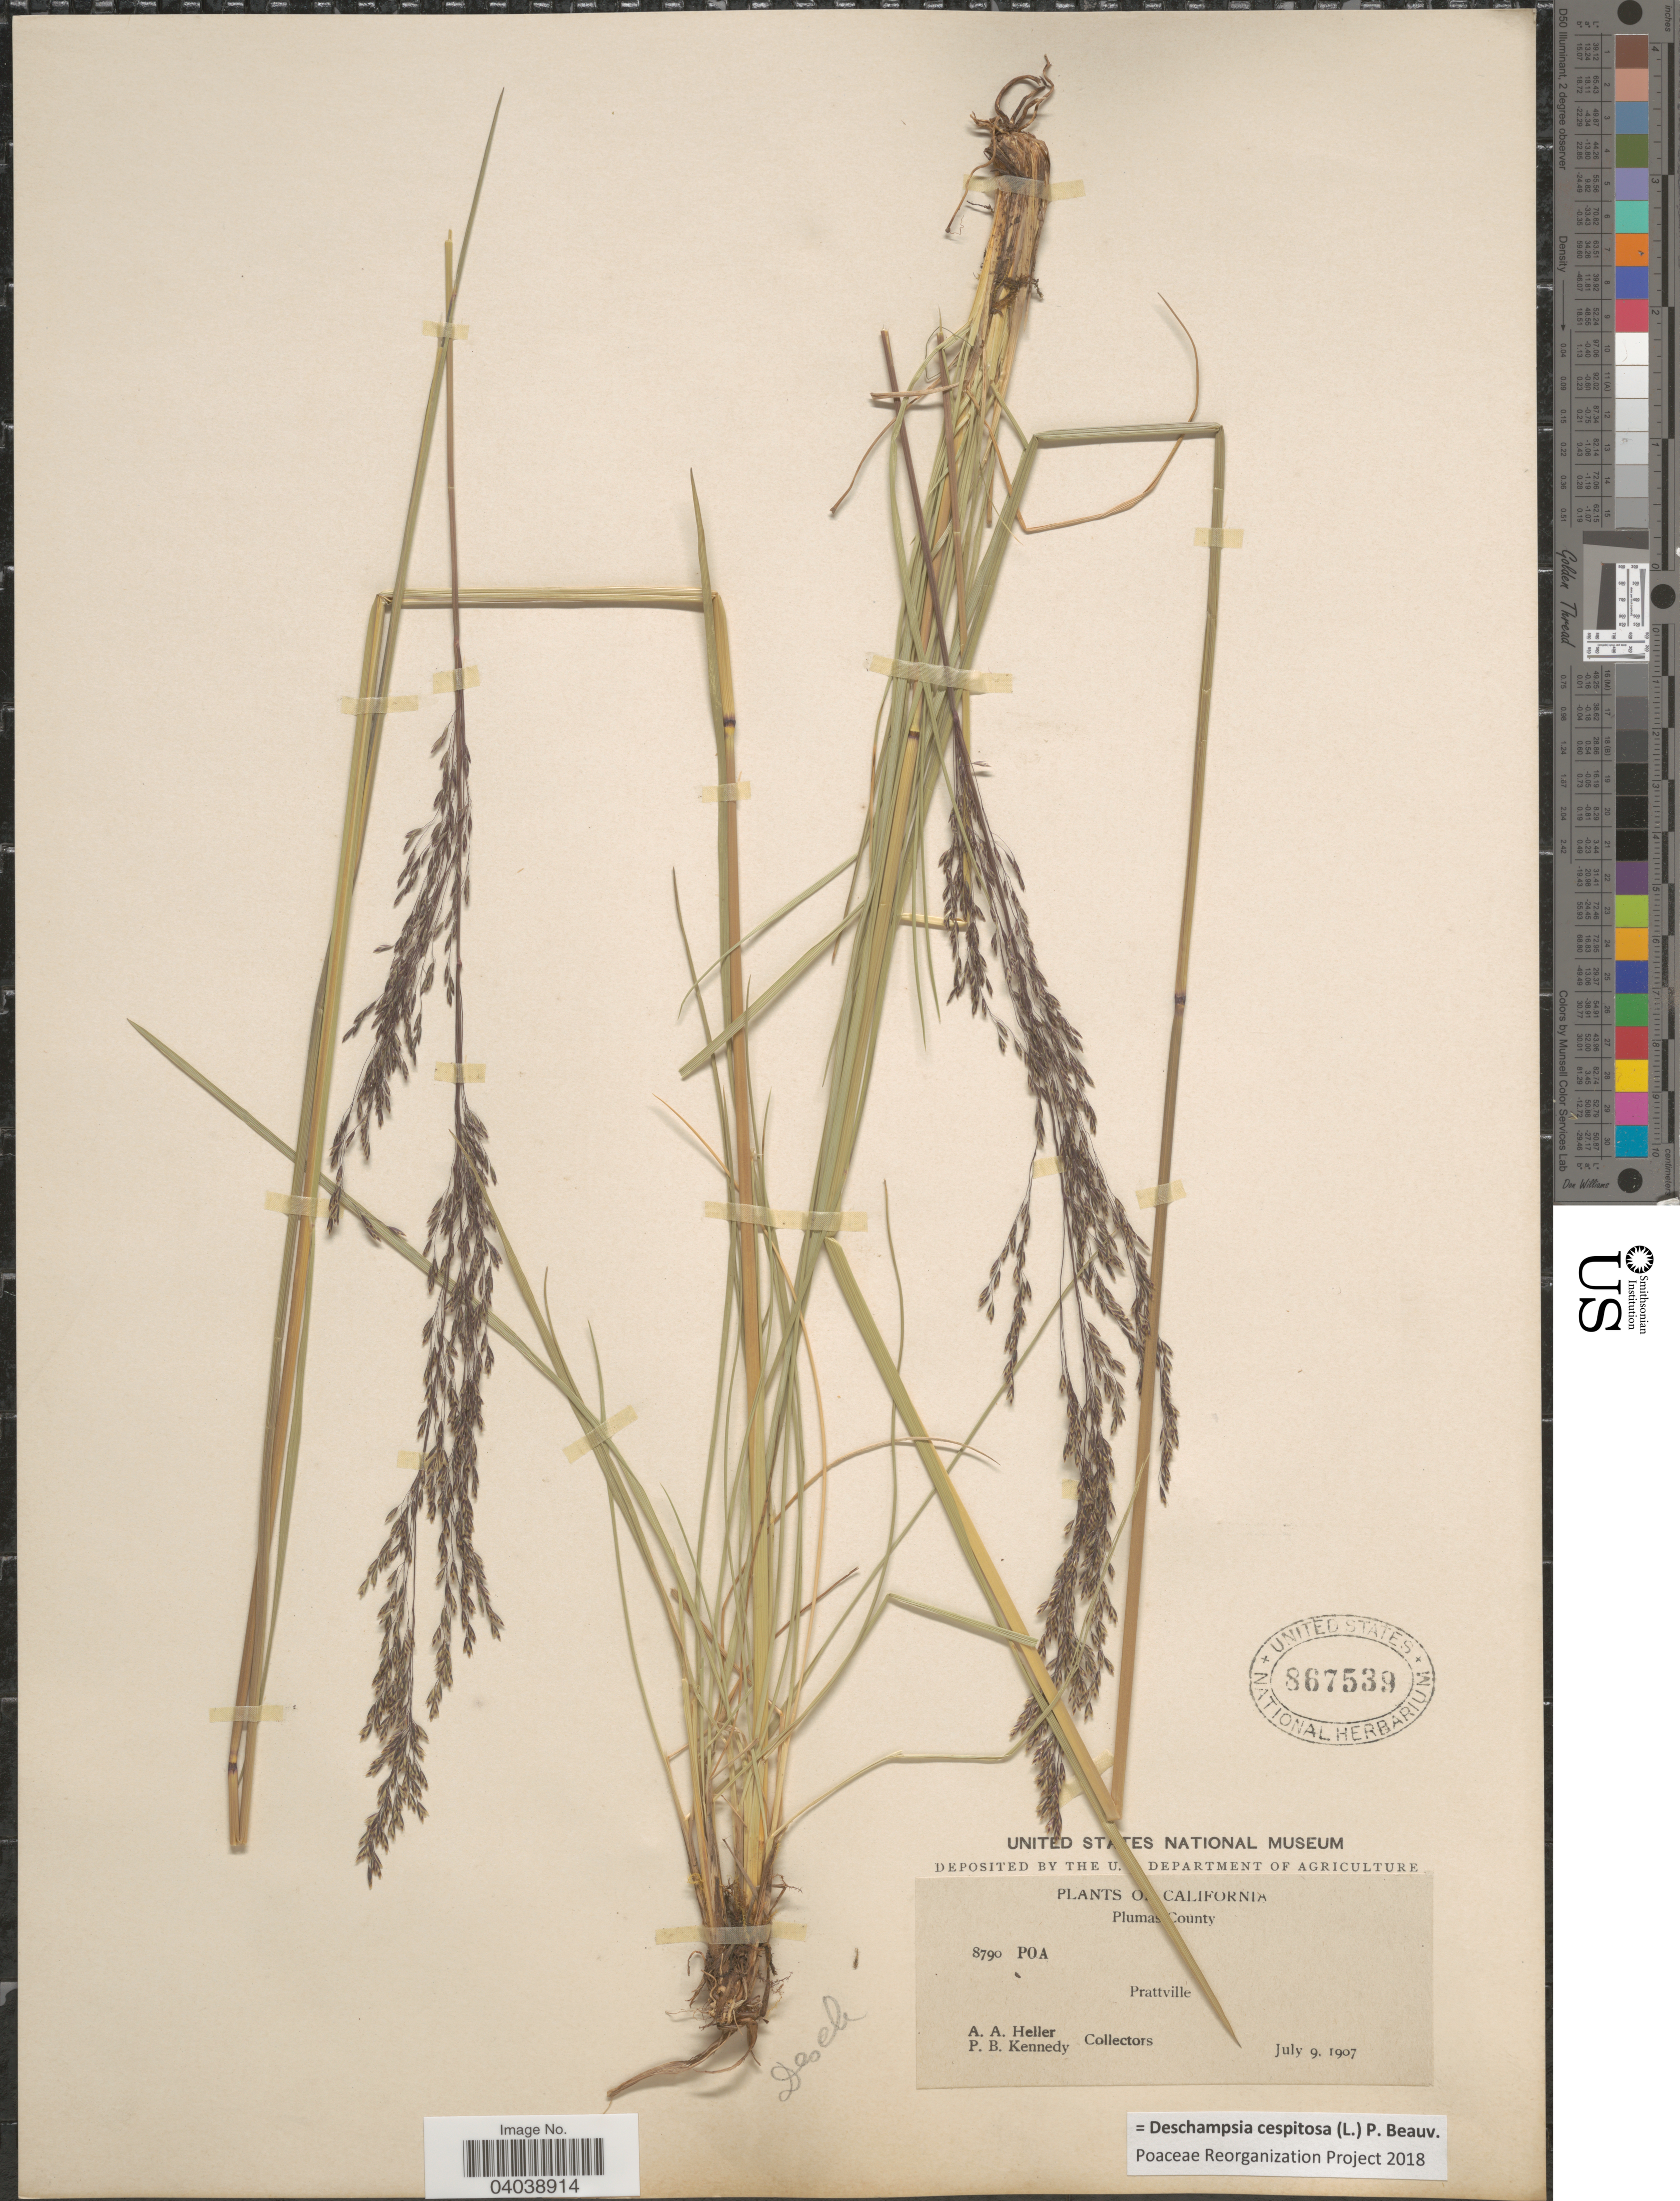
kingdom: Plantae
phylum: Tracheophyta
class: Liliopsida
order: Poales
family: Poaceae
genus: Deschampsia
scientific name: Deschampsia cespitosa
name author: (L.) P. Beauv.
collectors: A. A. Heller & P. B. Kennedy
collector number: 8790 POA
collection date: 1907-07-09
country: United States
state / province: California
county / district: Plumas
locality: Plumas County. Prattville.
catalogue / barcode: US 867539